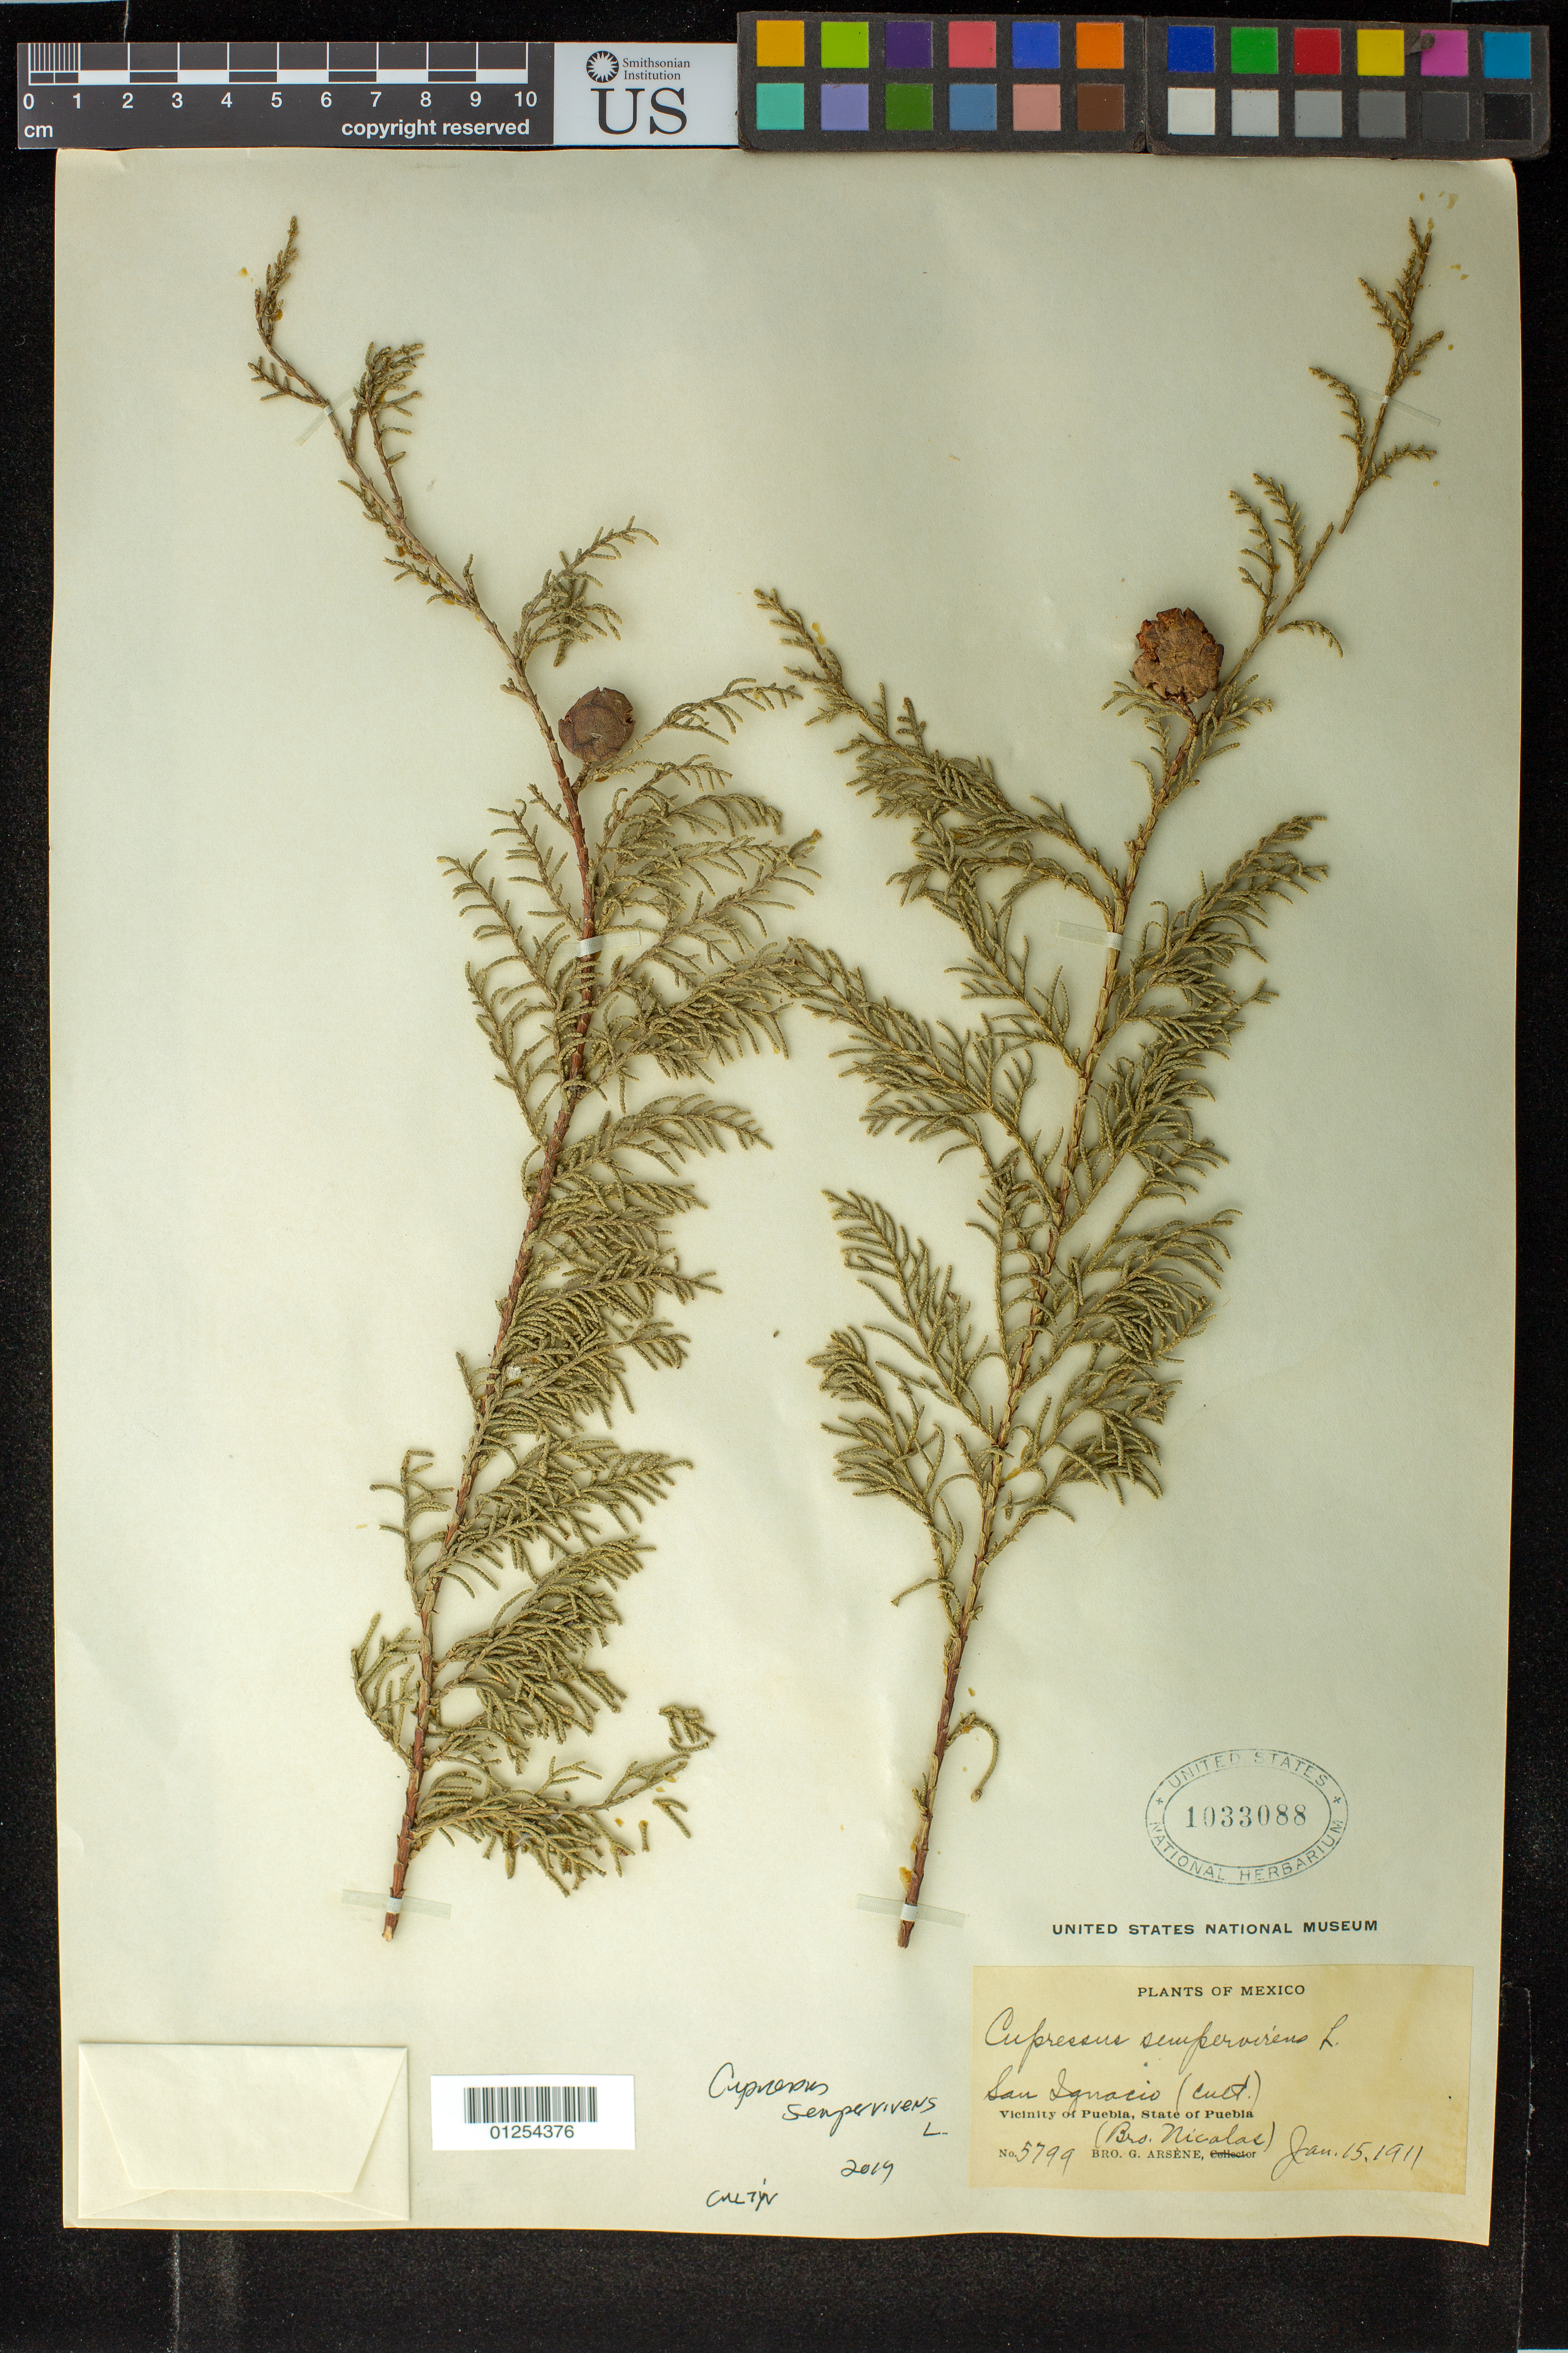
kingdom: Plantae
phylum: Tracheophyta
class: Pinopsida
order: Pinales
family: Cupressaceae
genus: Cupressus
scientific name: Cupressus sempervirens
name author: L.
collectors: Bro. G. Arsène & Bro. Nicolas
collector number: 5799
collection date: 1911-01-15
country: Mexico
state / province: Puebla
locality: San Pedro. Vicinity of Puebla, State of Puebla.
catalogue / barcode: US 1033088